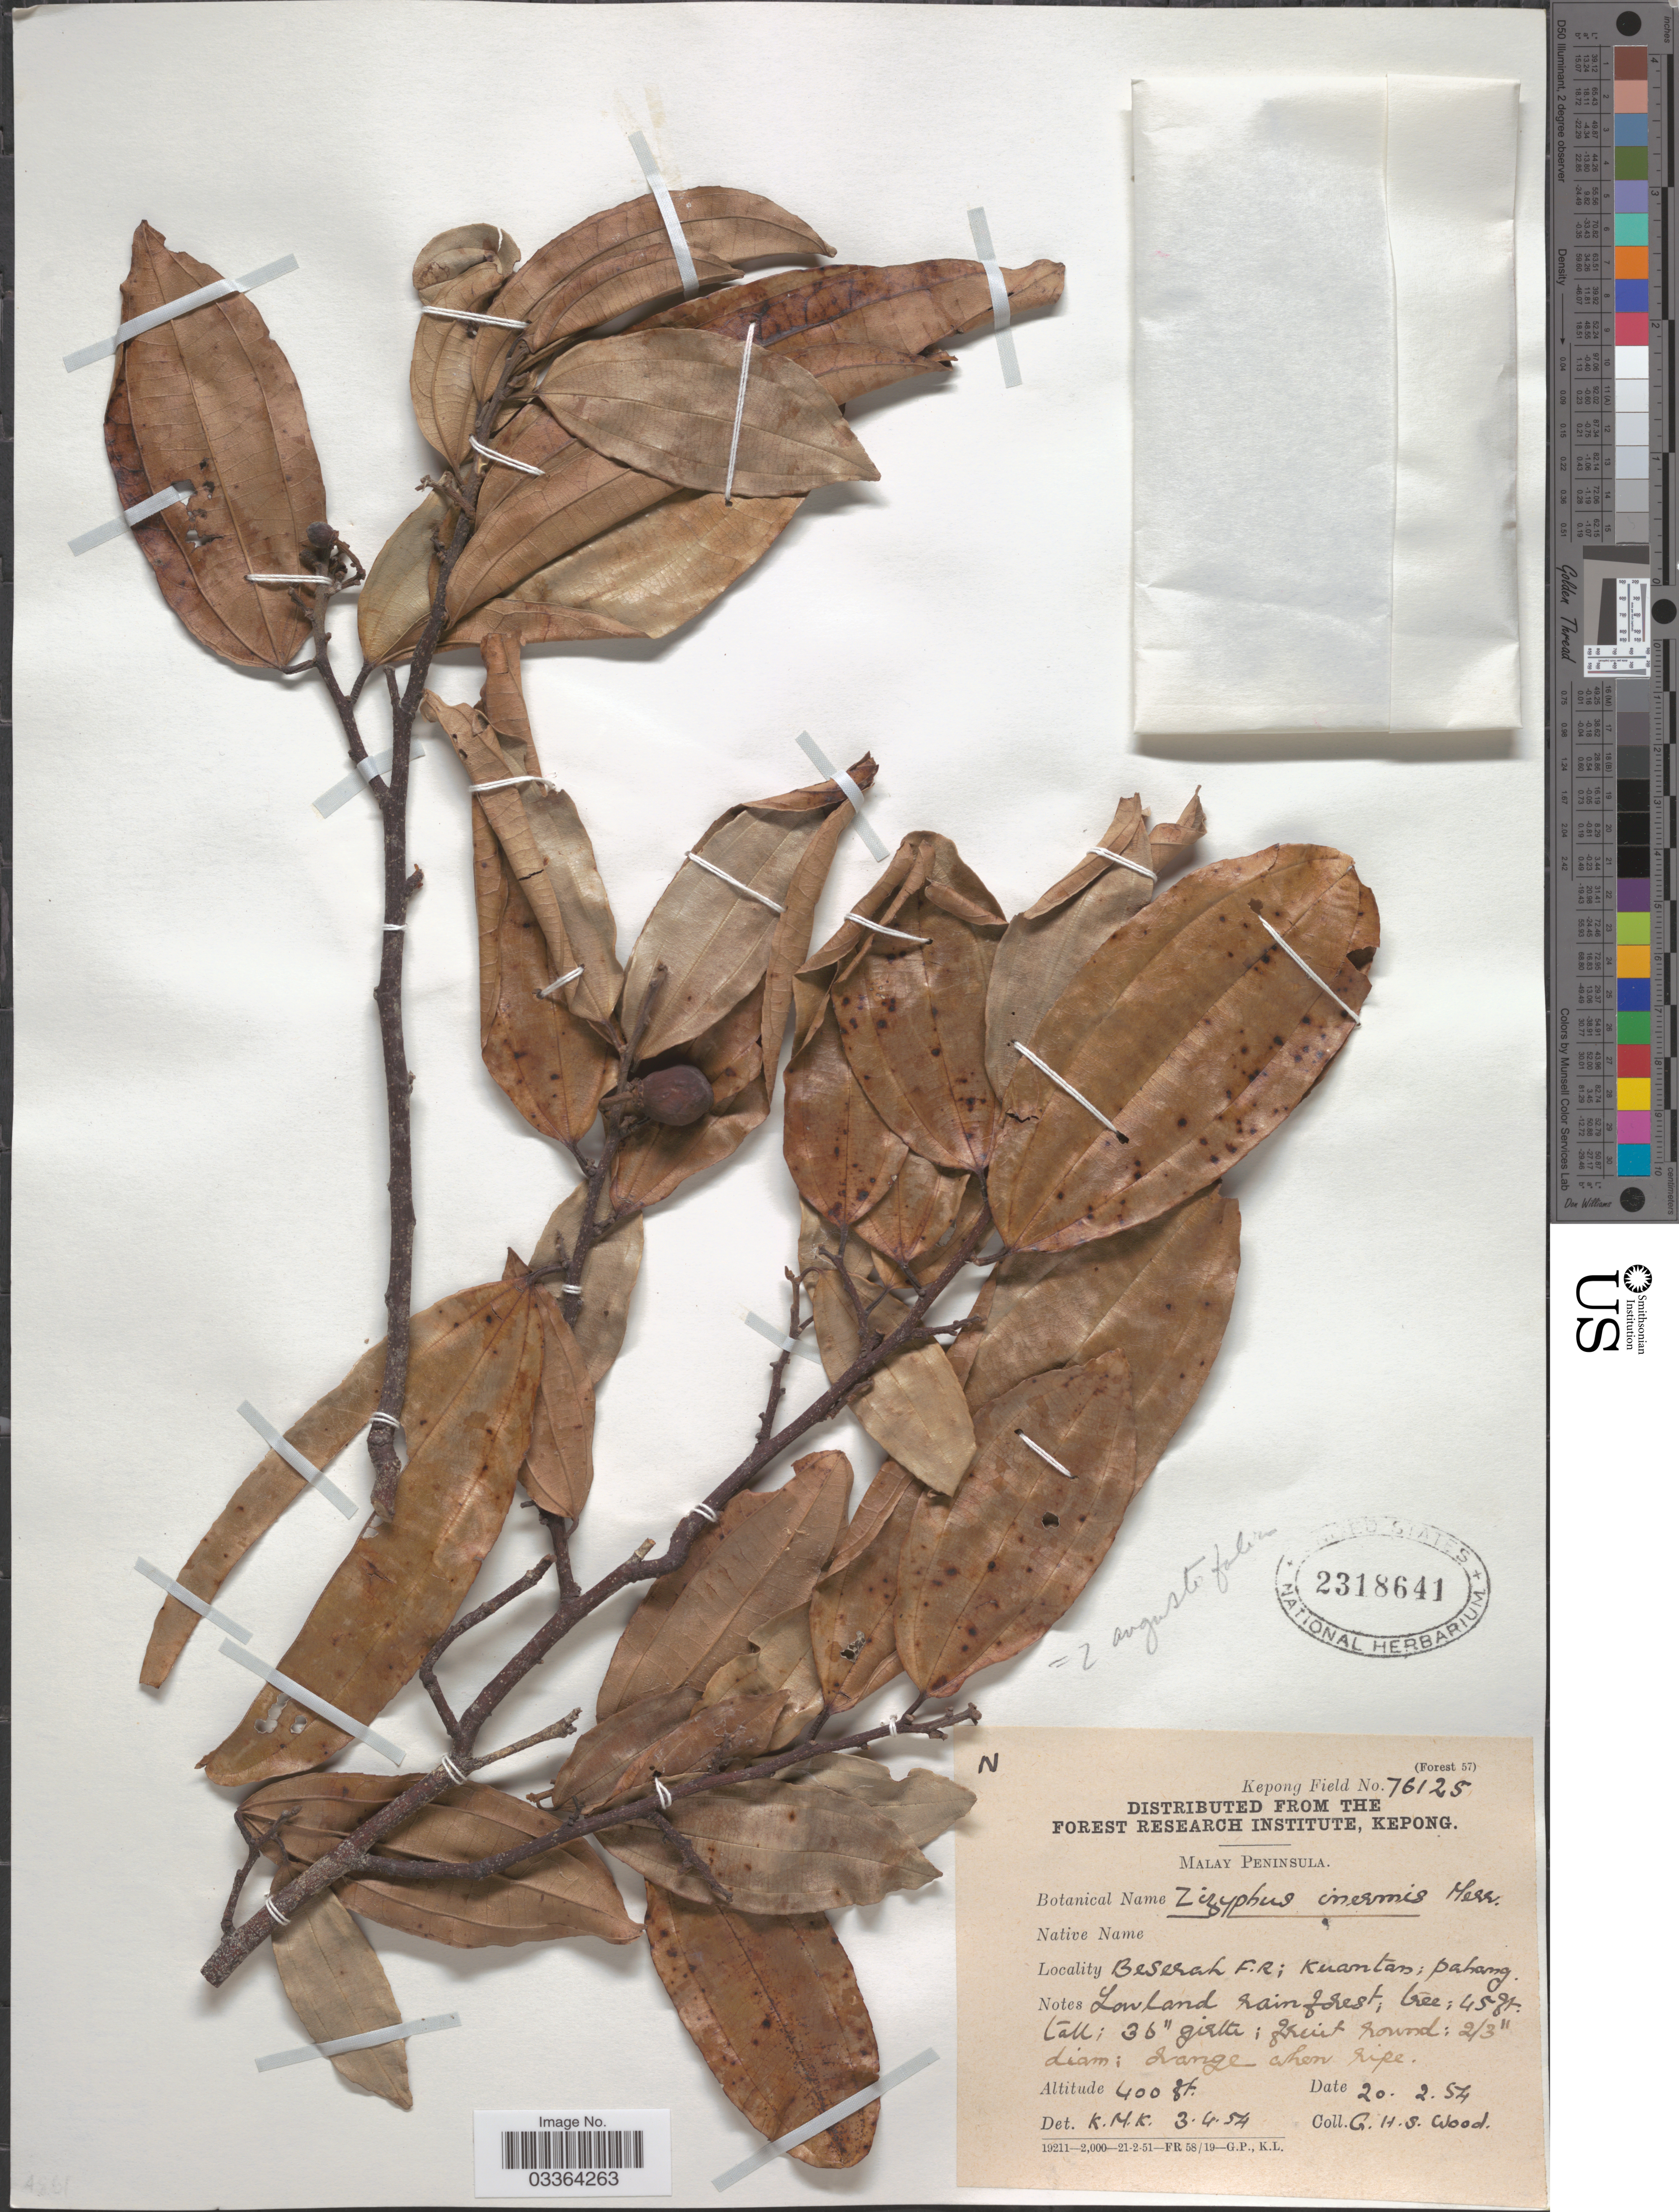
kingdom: Plantae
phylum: Tracheophyta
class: Magnoliopsida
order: Rosales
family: Rhamnaceae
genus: Ziziphus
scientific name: Ziziphus angustifolia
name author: (Miq.) Hatus. ex Steenis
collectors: G. Wood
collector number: Kepong Field 76125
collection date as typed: Transcribed d/m/y: 20/2/54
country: Malaysia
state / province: Pahang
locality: Malay Peninsula, Beserah F.R.; Kuantan.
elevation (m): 122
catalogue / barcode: US 2318641